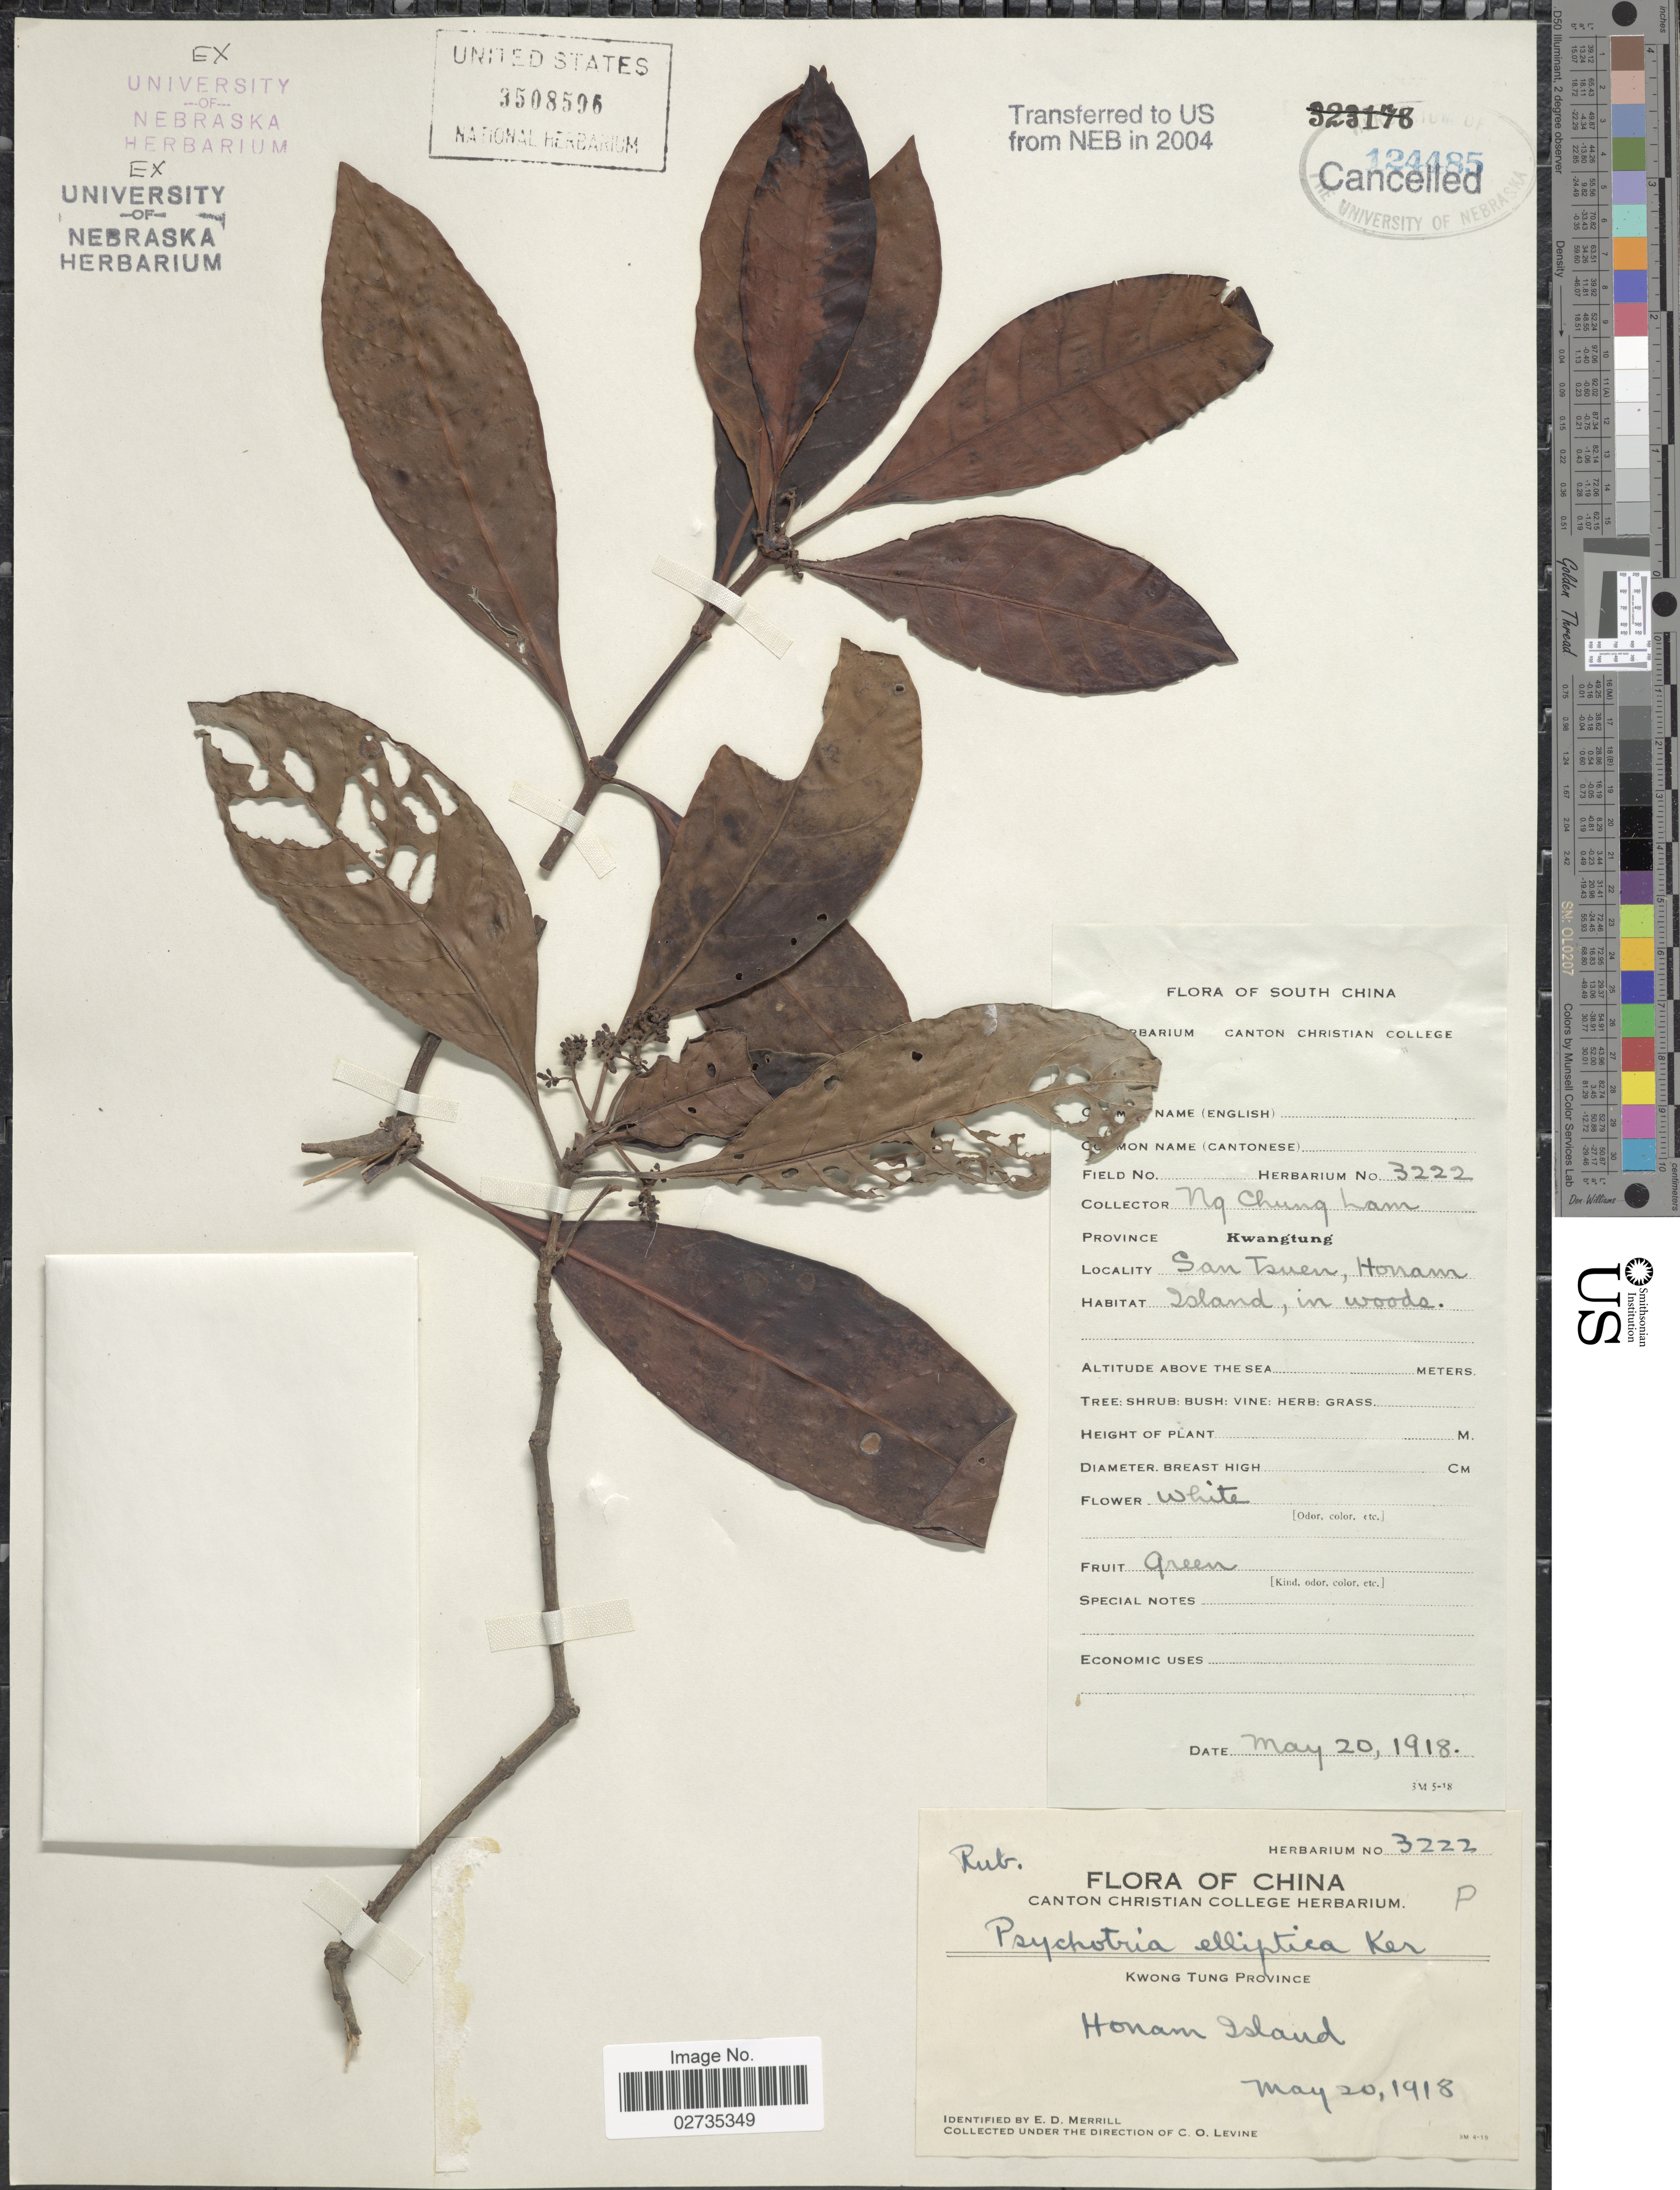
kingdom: Plantae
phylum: Tracheophyta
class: Magnoliopsida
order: Gentianales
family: Rubiaceae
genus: Psychotria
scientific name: Psychotria elliptica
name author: Willd. ex Roem. & Schult.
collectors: N. C. Lam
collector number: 3222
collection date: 1918-05-20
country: China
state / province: Guangdong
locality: Province Kwangtung, San Tsuen, Honam Island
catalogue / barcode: US 3508596